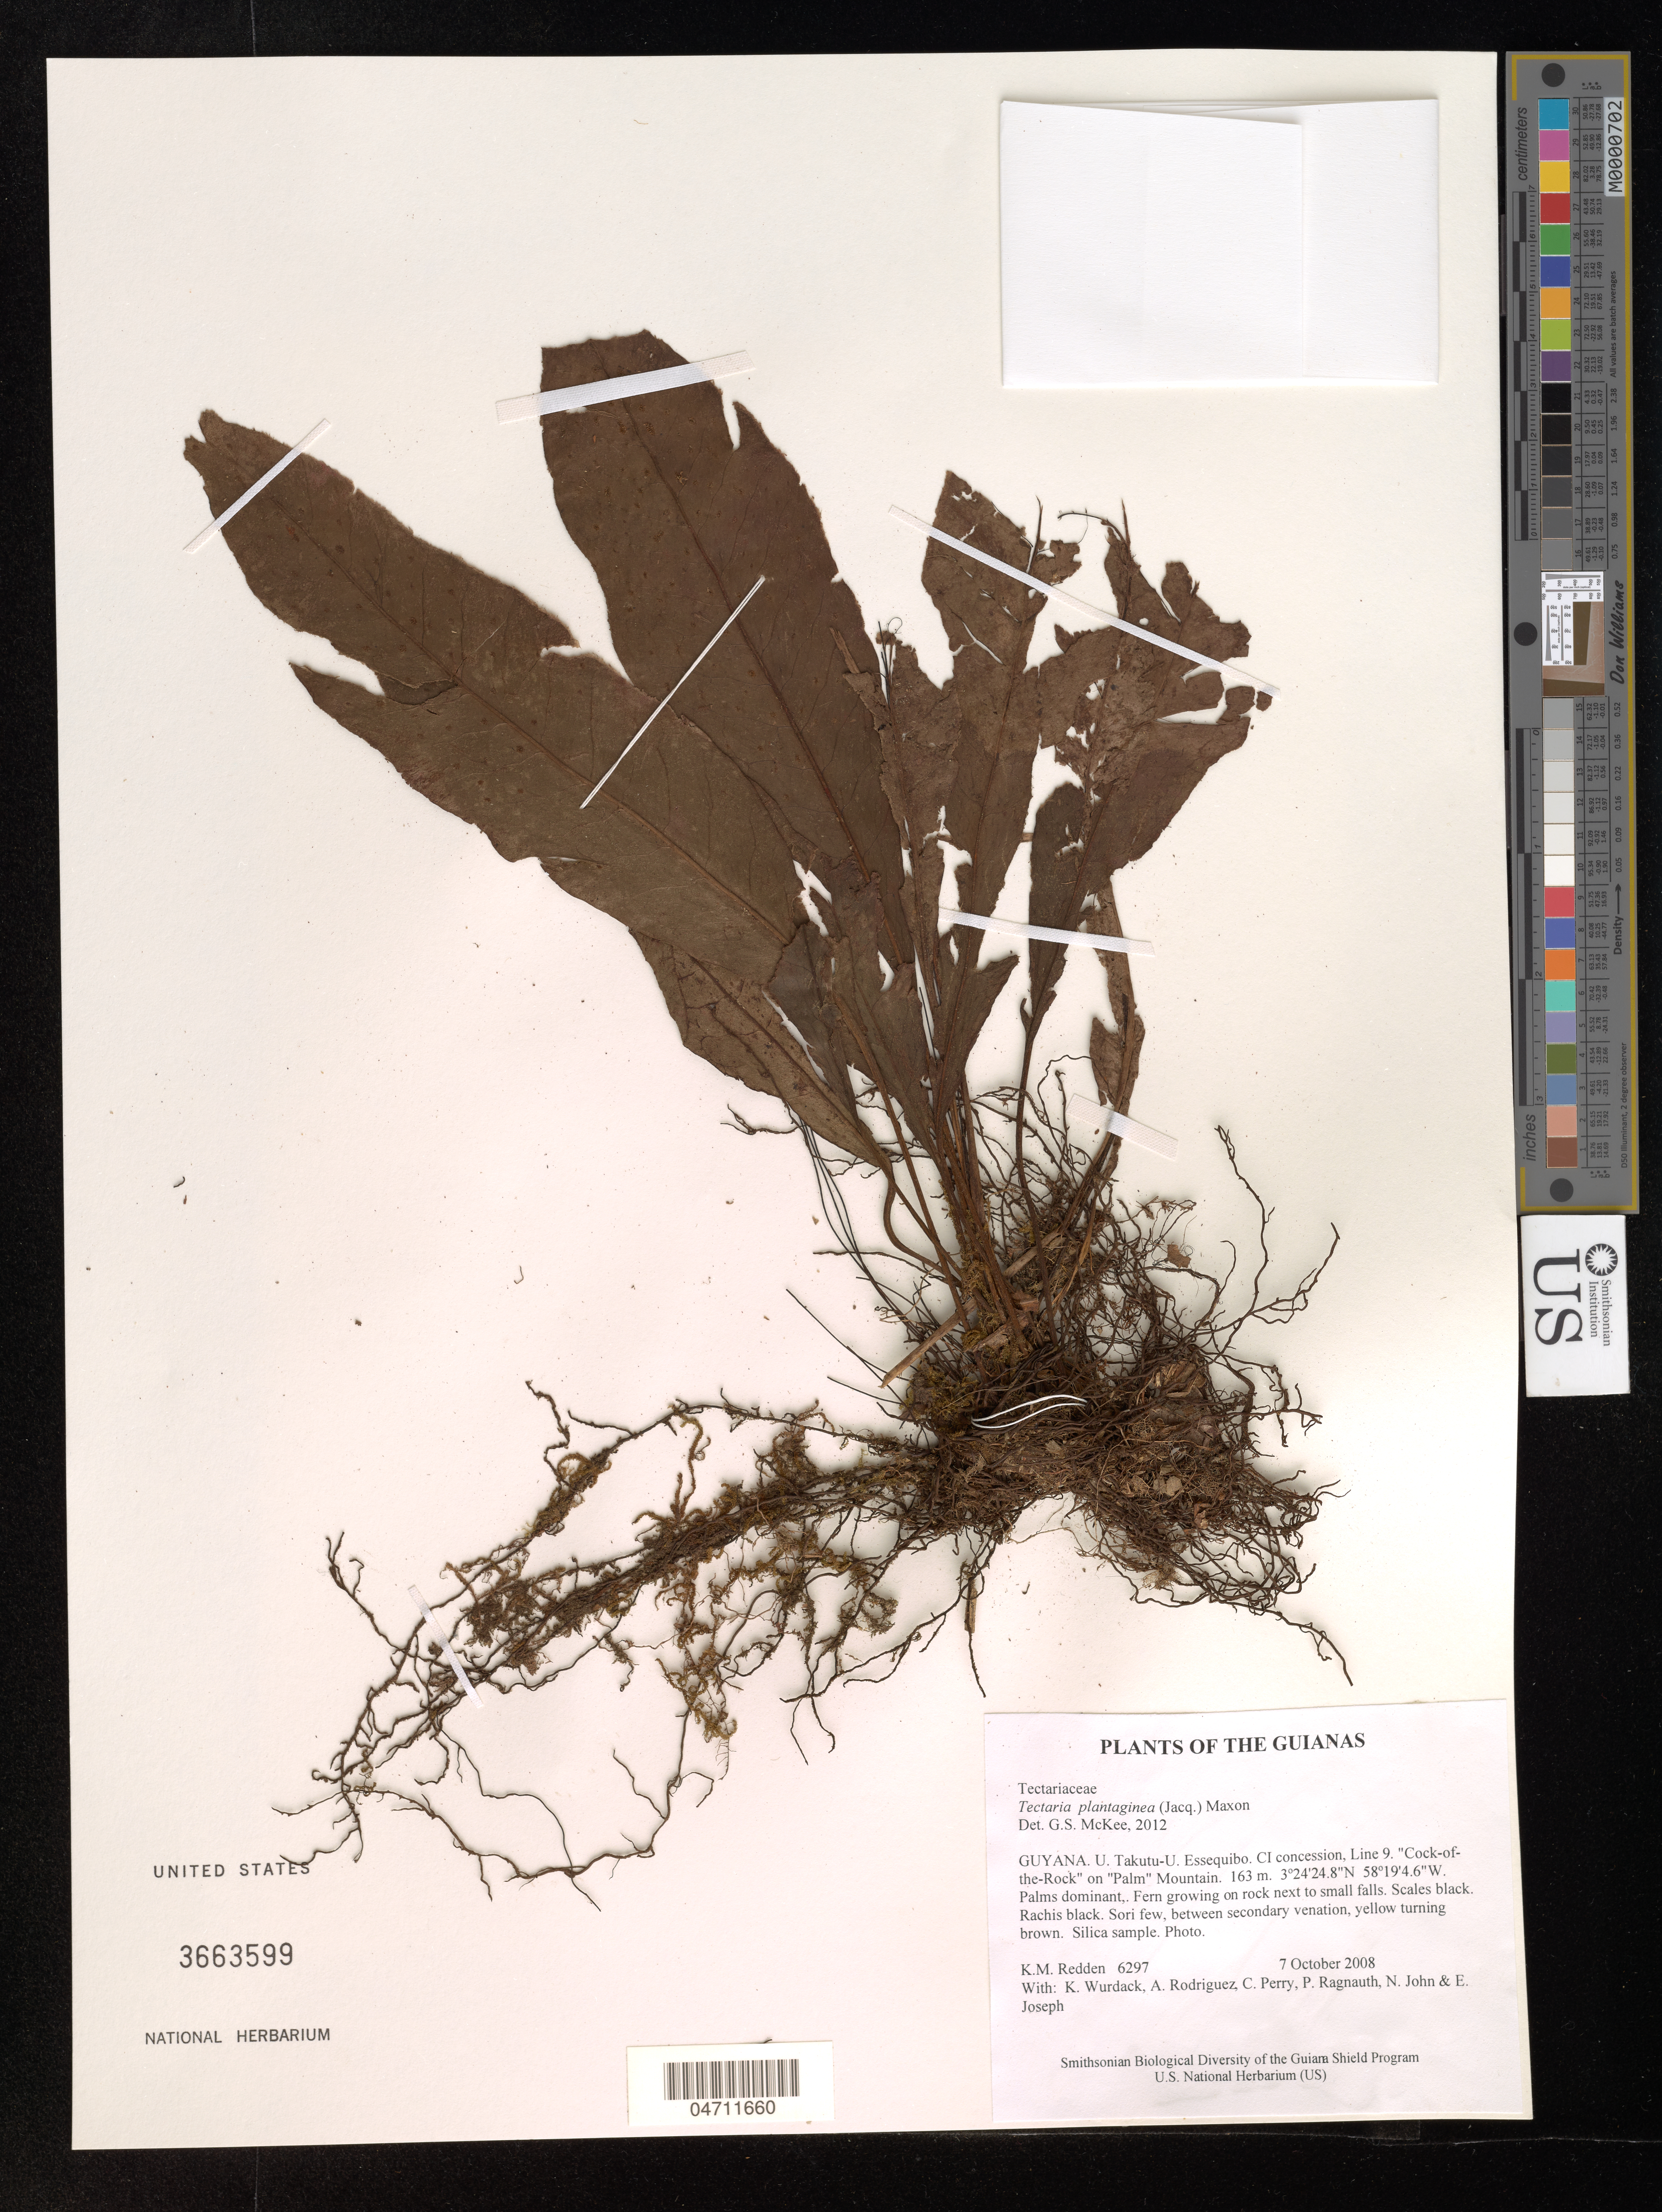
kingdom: Plantae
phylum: Tracheophyta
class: Polypodiopsida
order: Polypodiales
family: Tectariaceae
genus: Tectaria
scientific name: Tectaria plantaginea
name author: (Jacq.) Maxon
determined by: McKee, G. S., (US), NMNH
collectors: K. M. Redden, K. Wurdack, A. Rodriguez, C. Perry, P. Ragnauth, N. John & E. Joseph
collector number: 6297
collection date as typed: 7 October 2008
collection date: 2008-10-07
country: Guyana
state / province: U. Takutu-U. Essequibo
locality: CI concession, Line 9. "Cock-of-the-Rock" on "Palm" Mountain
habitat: Palms dominant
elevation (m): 163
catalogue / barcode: US 3663599